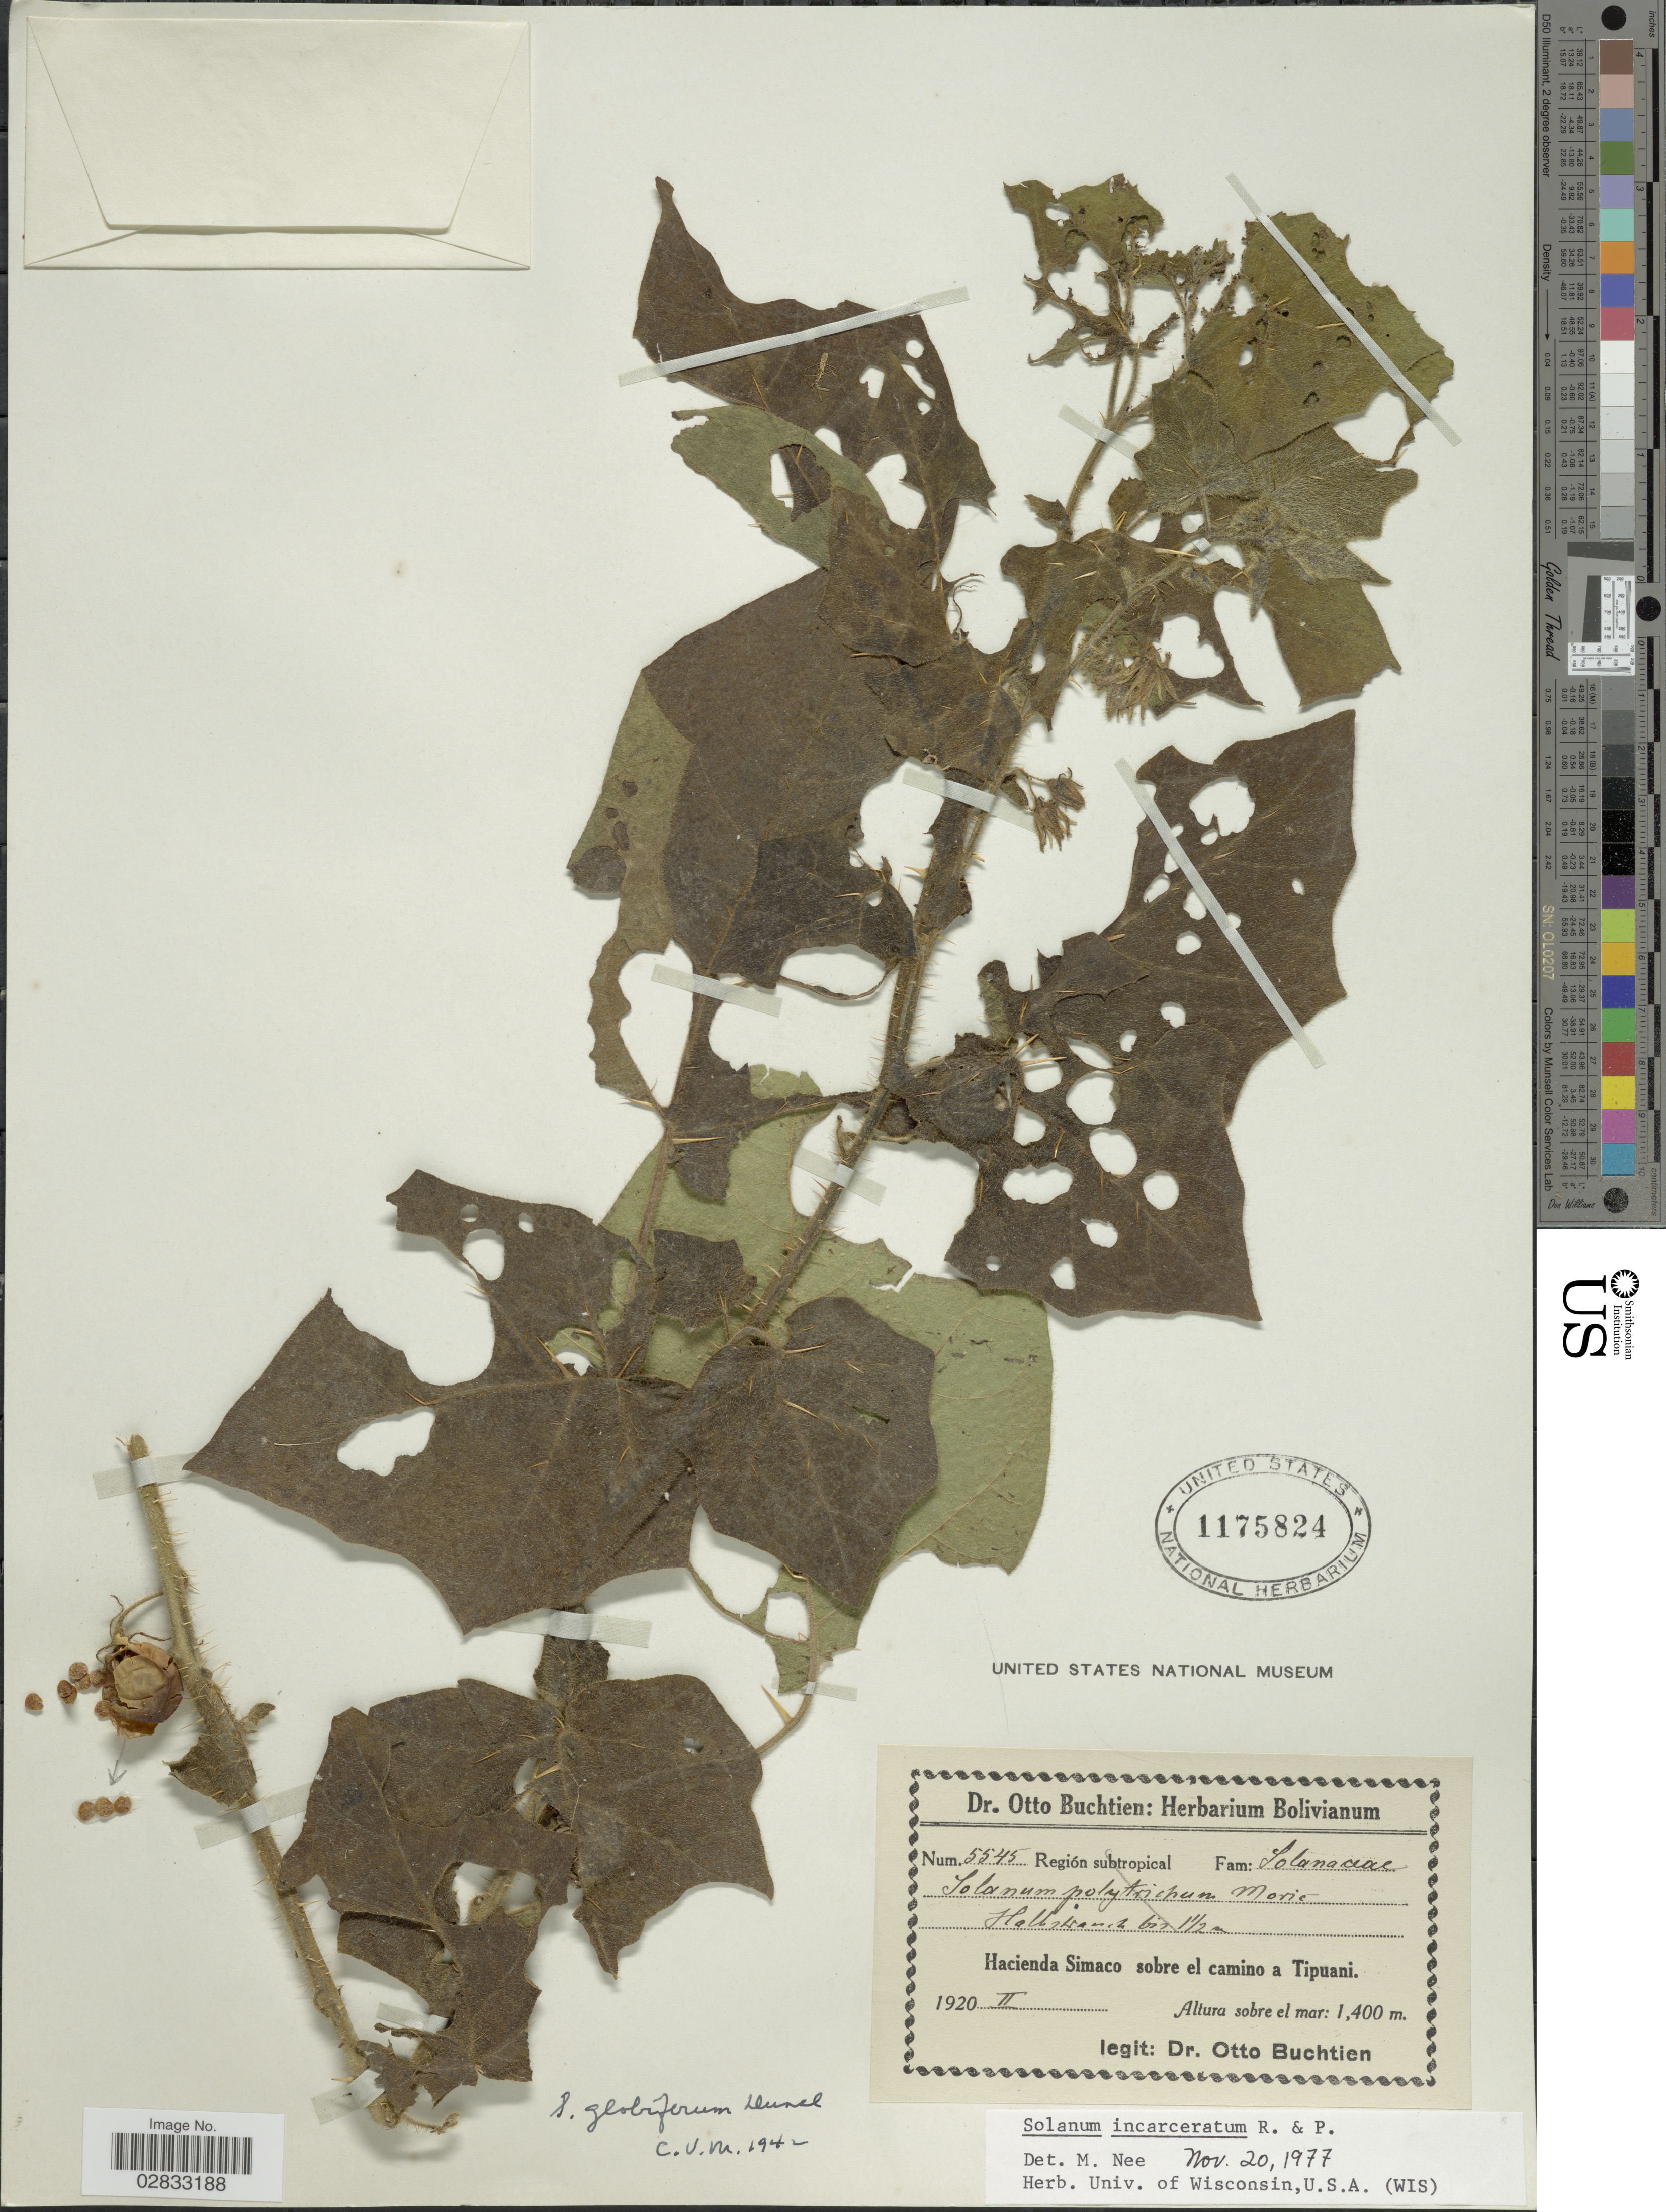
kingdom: Plantae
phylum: Tracheophyta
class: Magnoliopsida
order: Solanales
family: Solanaceae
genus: Solanum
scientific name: Solanum incarceratum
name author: Ruiz & Pav.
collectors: O. Buchtien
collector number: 5545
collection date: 1920-02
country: Bolivia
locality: Regíon subtropical. Hacienda Simaco sobre el camino a Tipuani.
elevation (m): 1400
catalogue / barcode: US 1175824